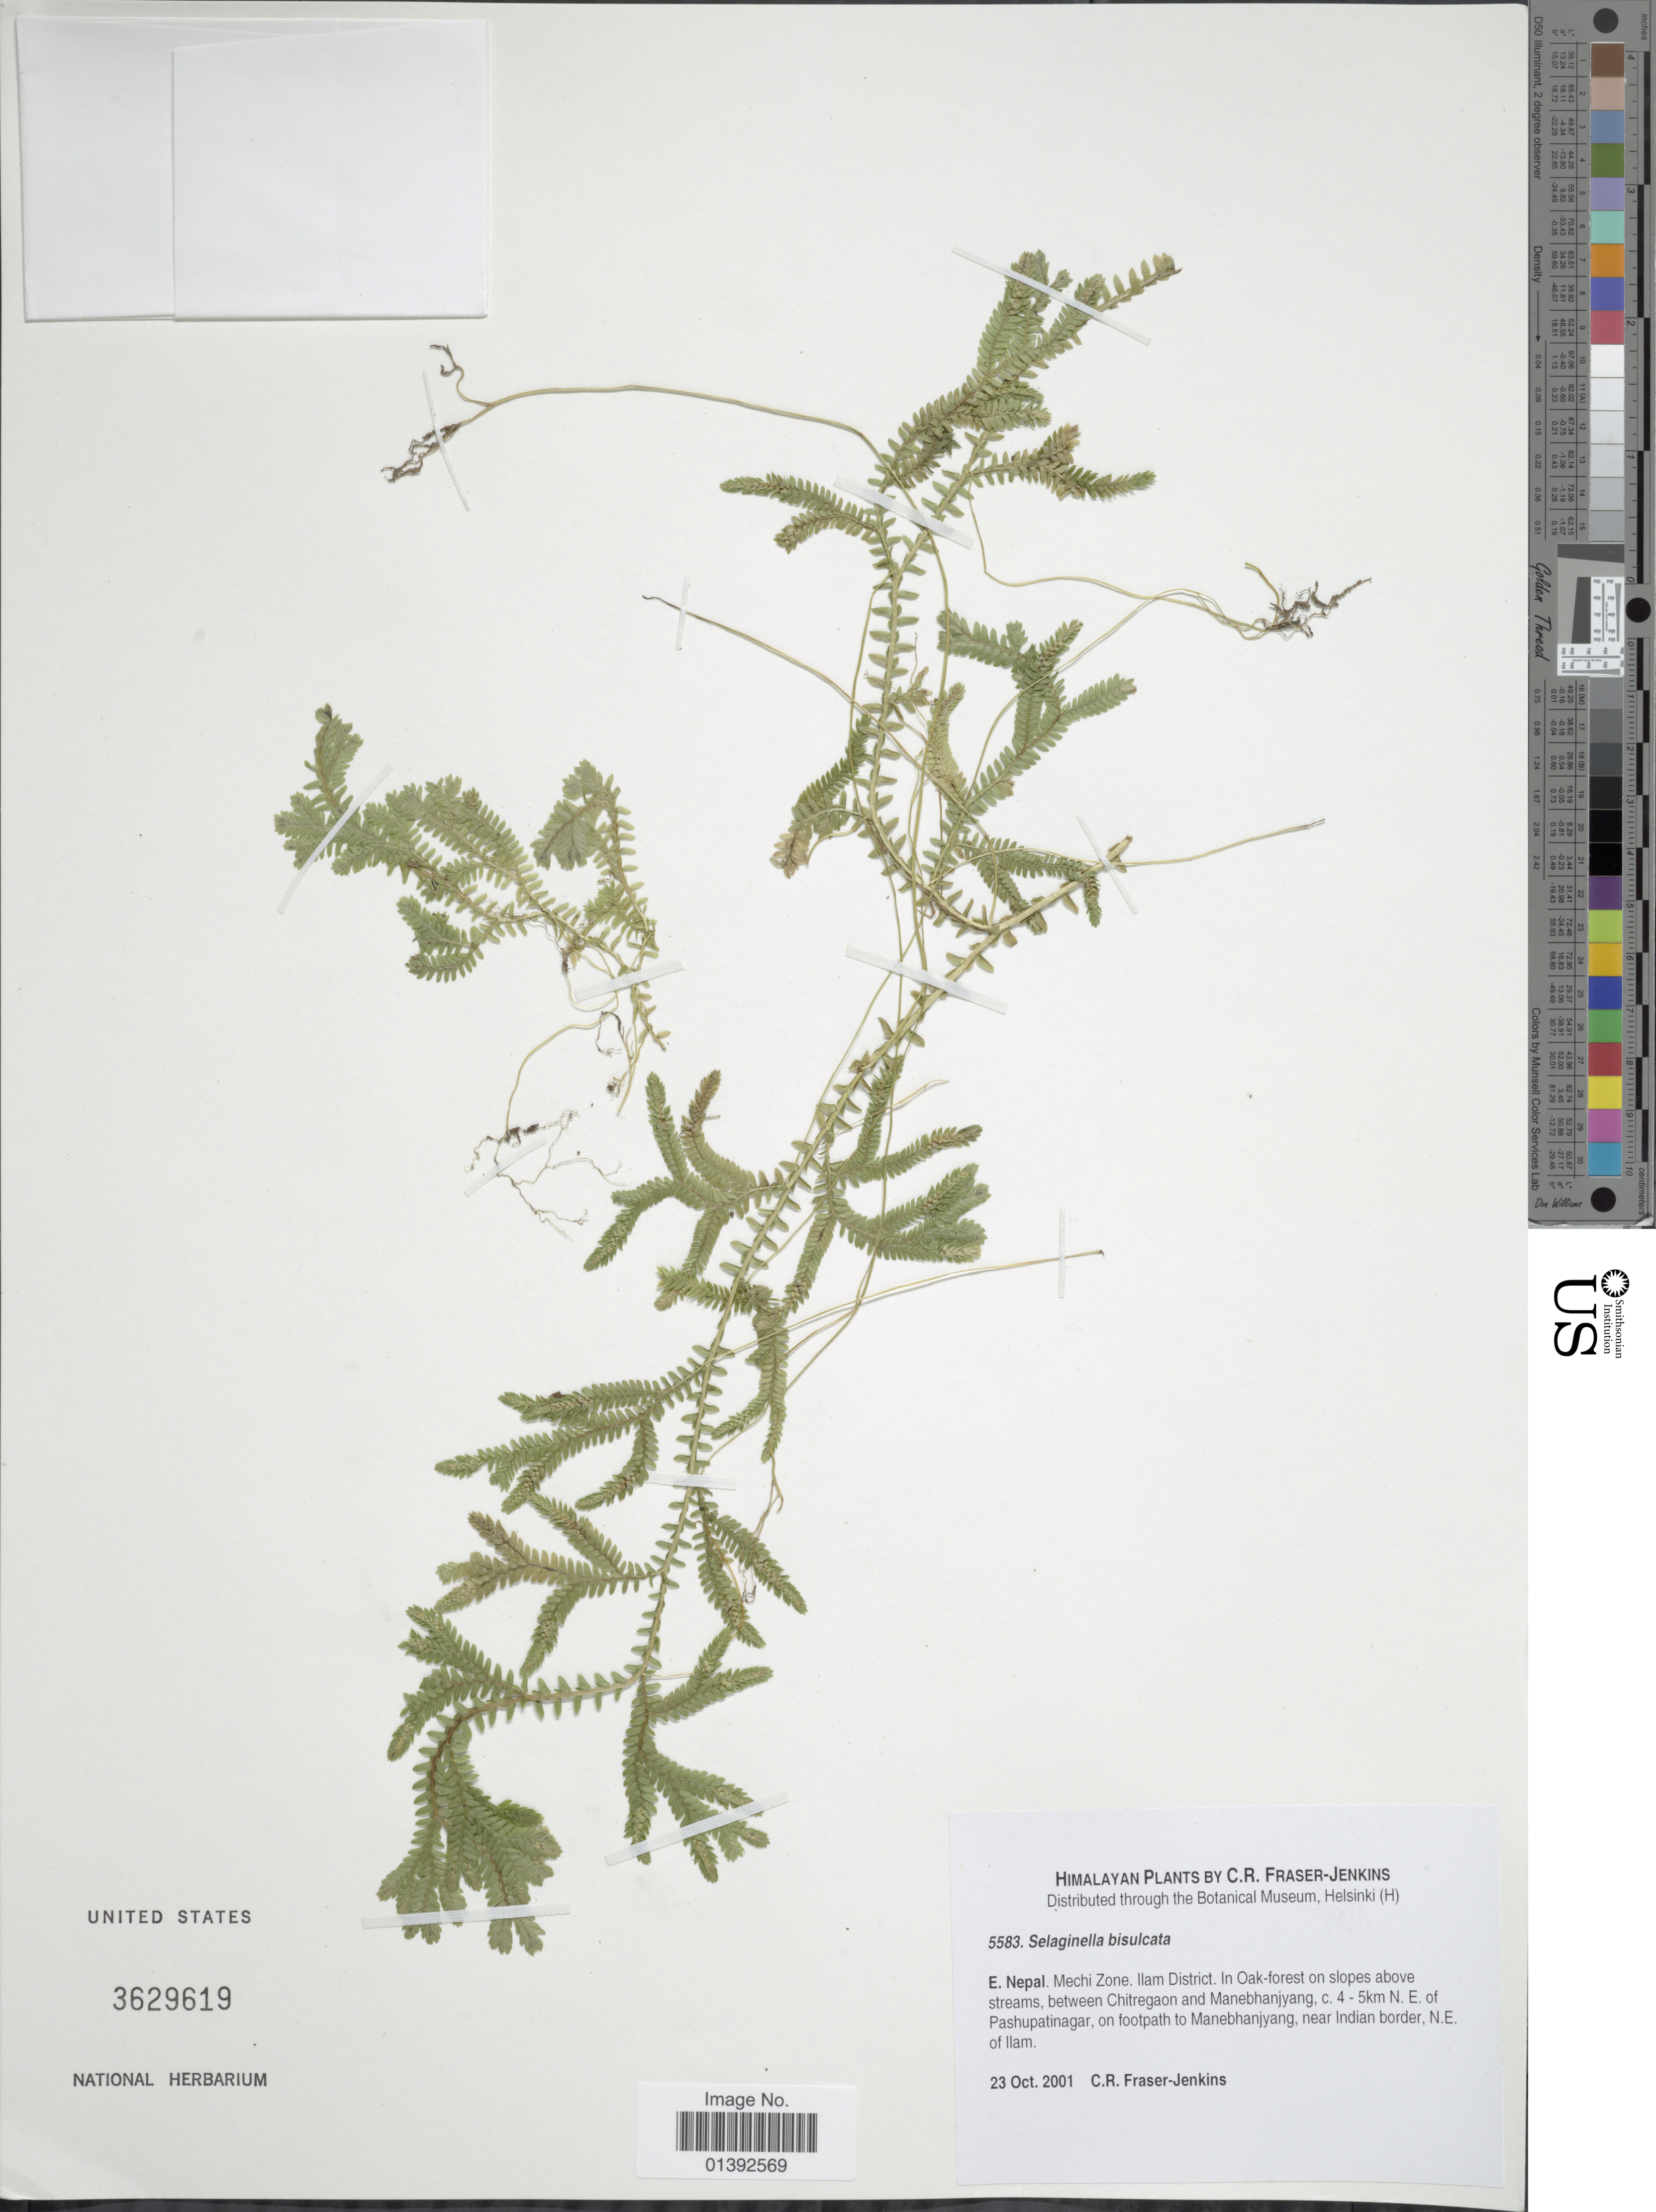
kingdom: Plantae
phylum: Tracheophyta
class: Lycopodiopsida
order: Selaginellales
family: Selaginellaceae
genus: Selaginella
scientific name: Selaginella bisulcata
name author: Spring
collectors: C. R. Fraser-Jenkins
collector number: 5583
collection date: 2001-10-23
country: Nepal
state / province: Mechi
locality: Himalaya, Ilam District, in oak-forest on slopes above streams, between Chitregaon and Manebhanjyang, c. 4-5 km N.E. of Pashupatinagar, on footpath to Manebhanjyang, near Indian border, N.E. of Ilam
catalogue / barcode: US 3629619